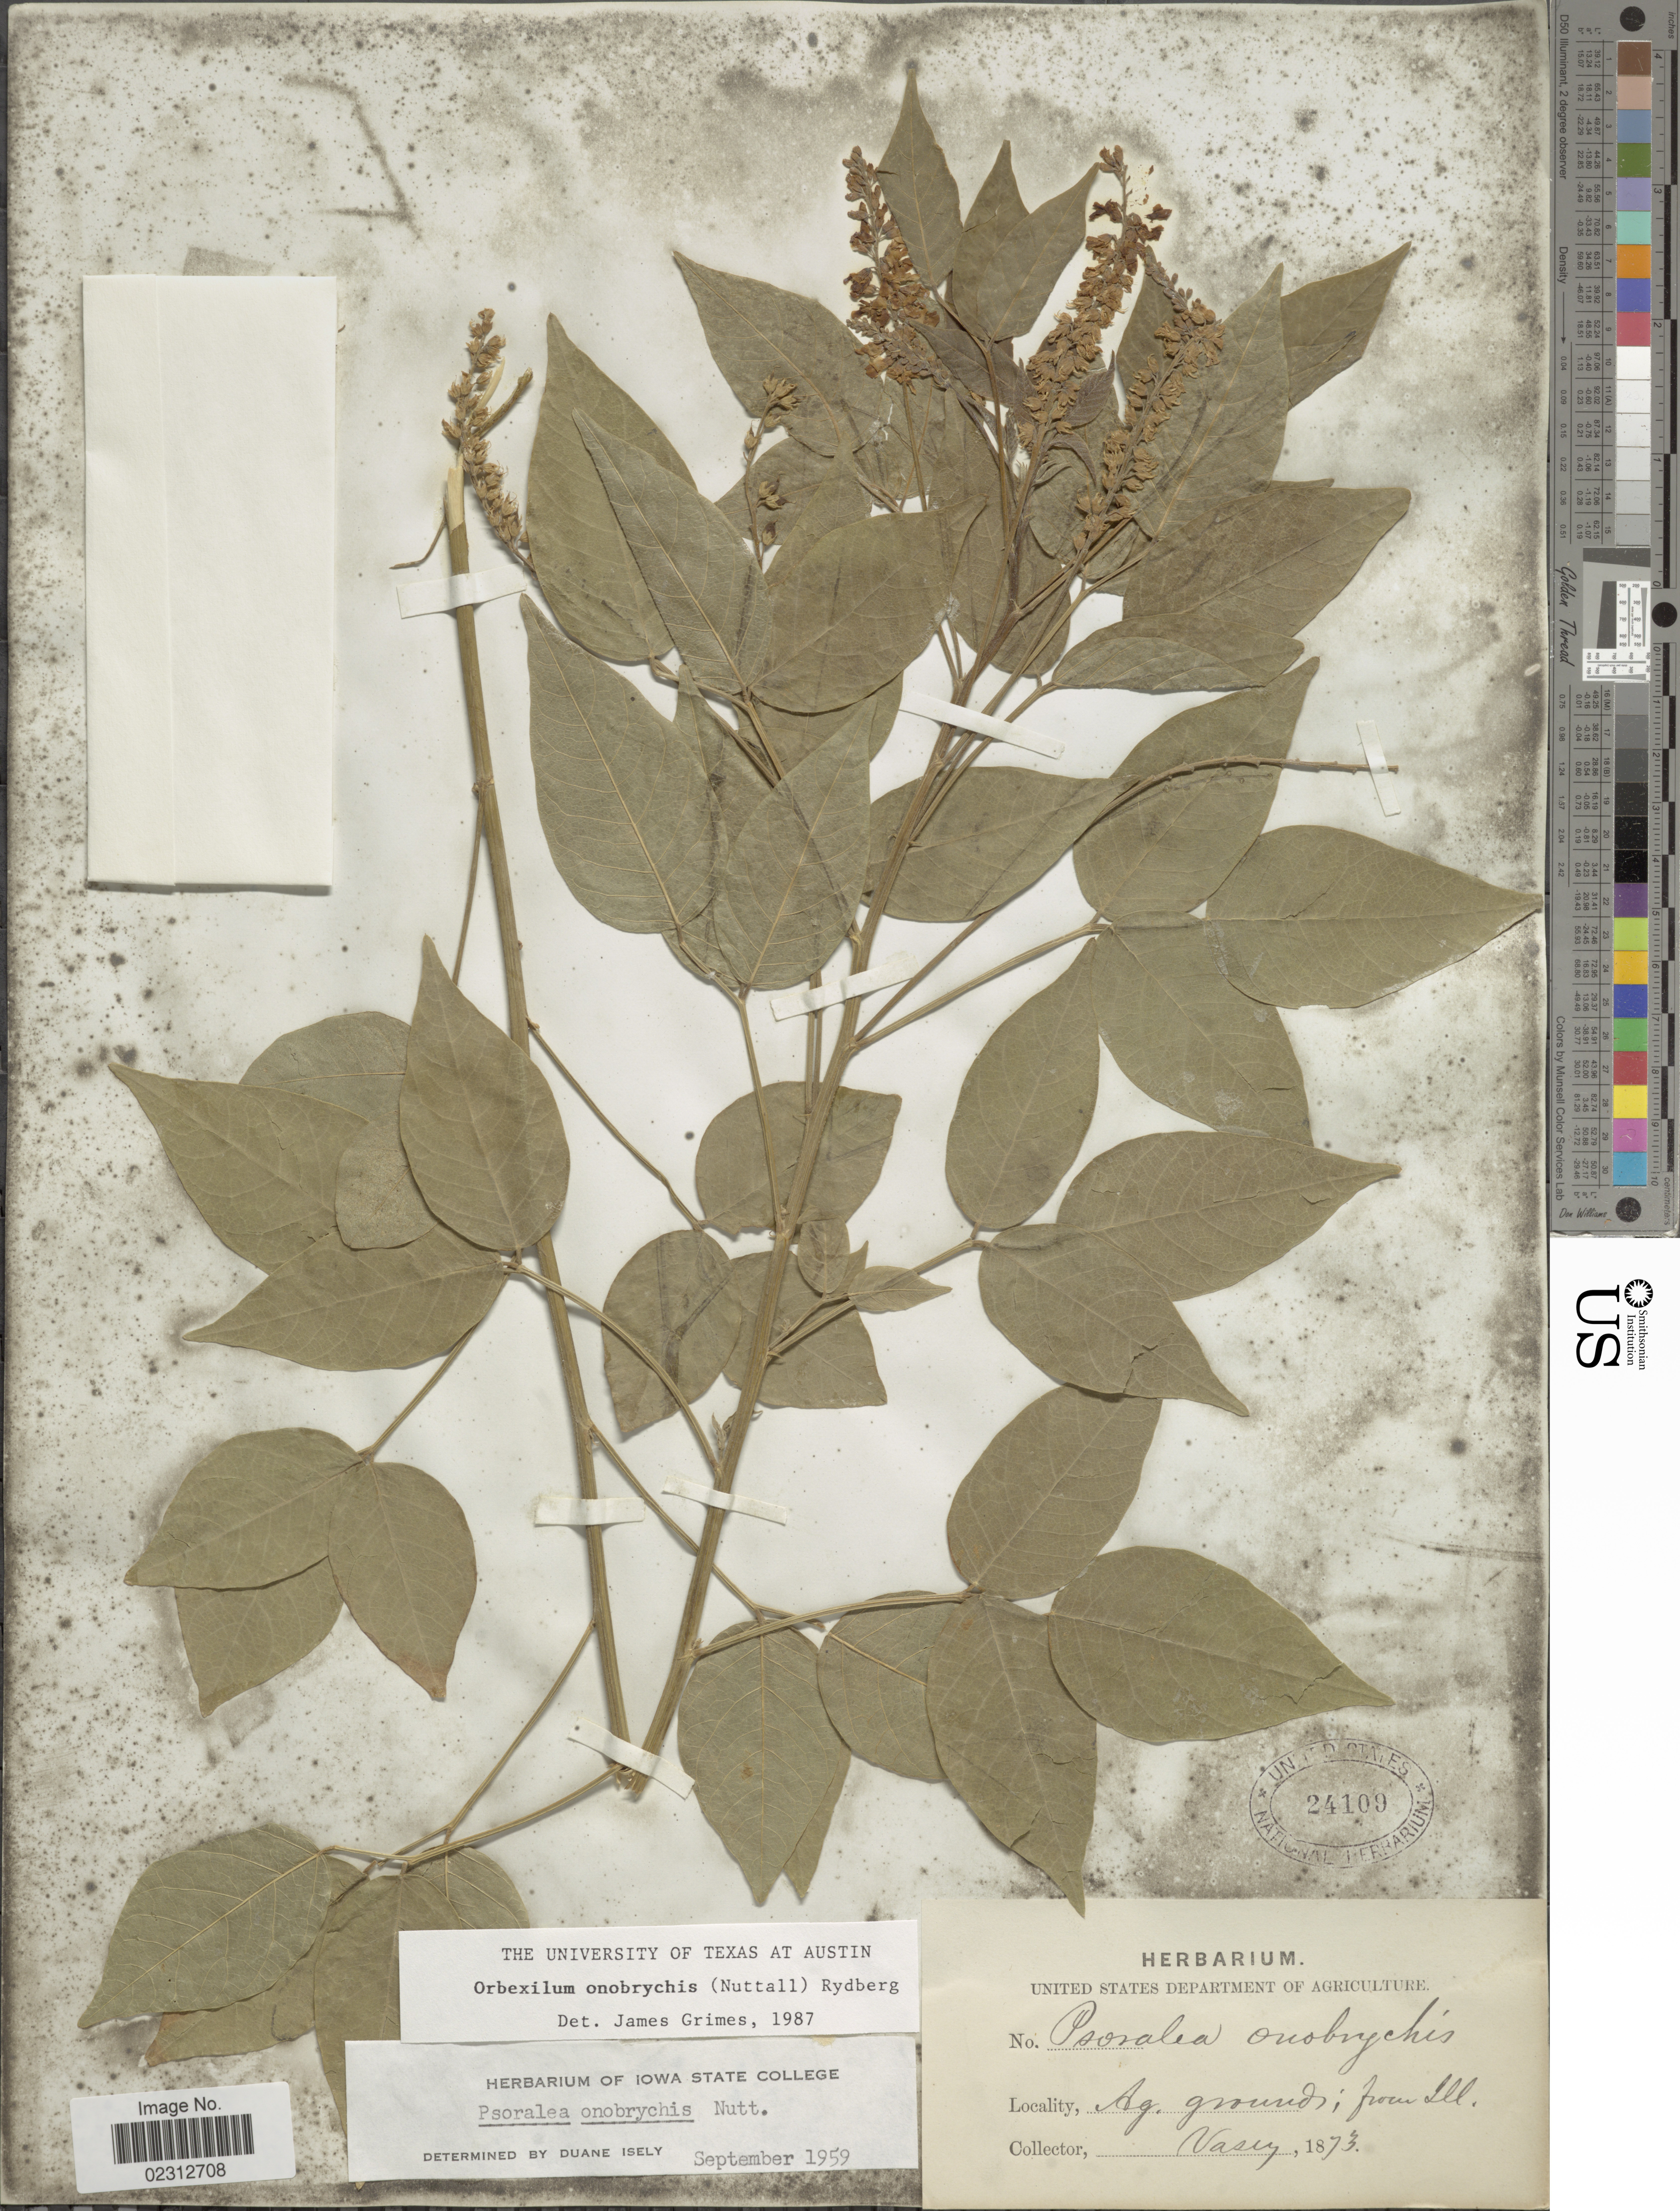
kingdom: Plantae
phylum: Tracheophyta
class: Magnoliopsida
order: Fabales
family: Fabaceae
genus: Orbexilum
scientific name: Orbexilum onobrychis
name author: (Nutt.) Rydb.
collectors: Vasey, --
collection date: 1873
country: United States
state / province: Illinois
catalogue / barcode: US 24109